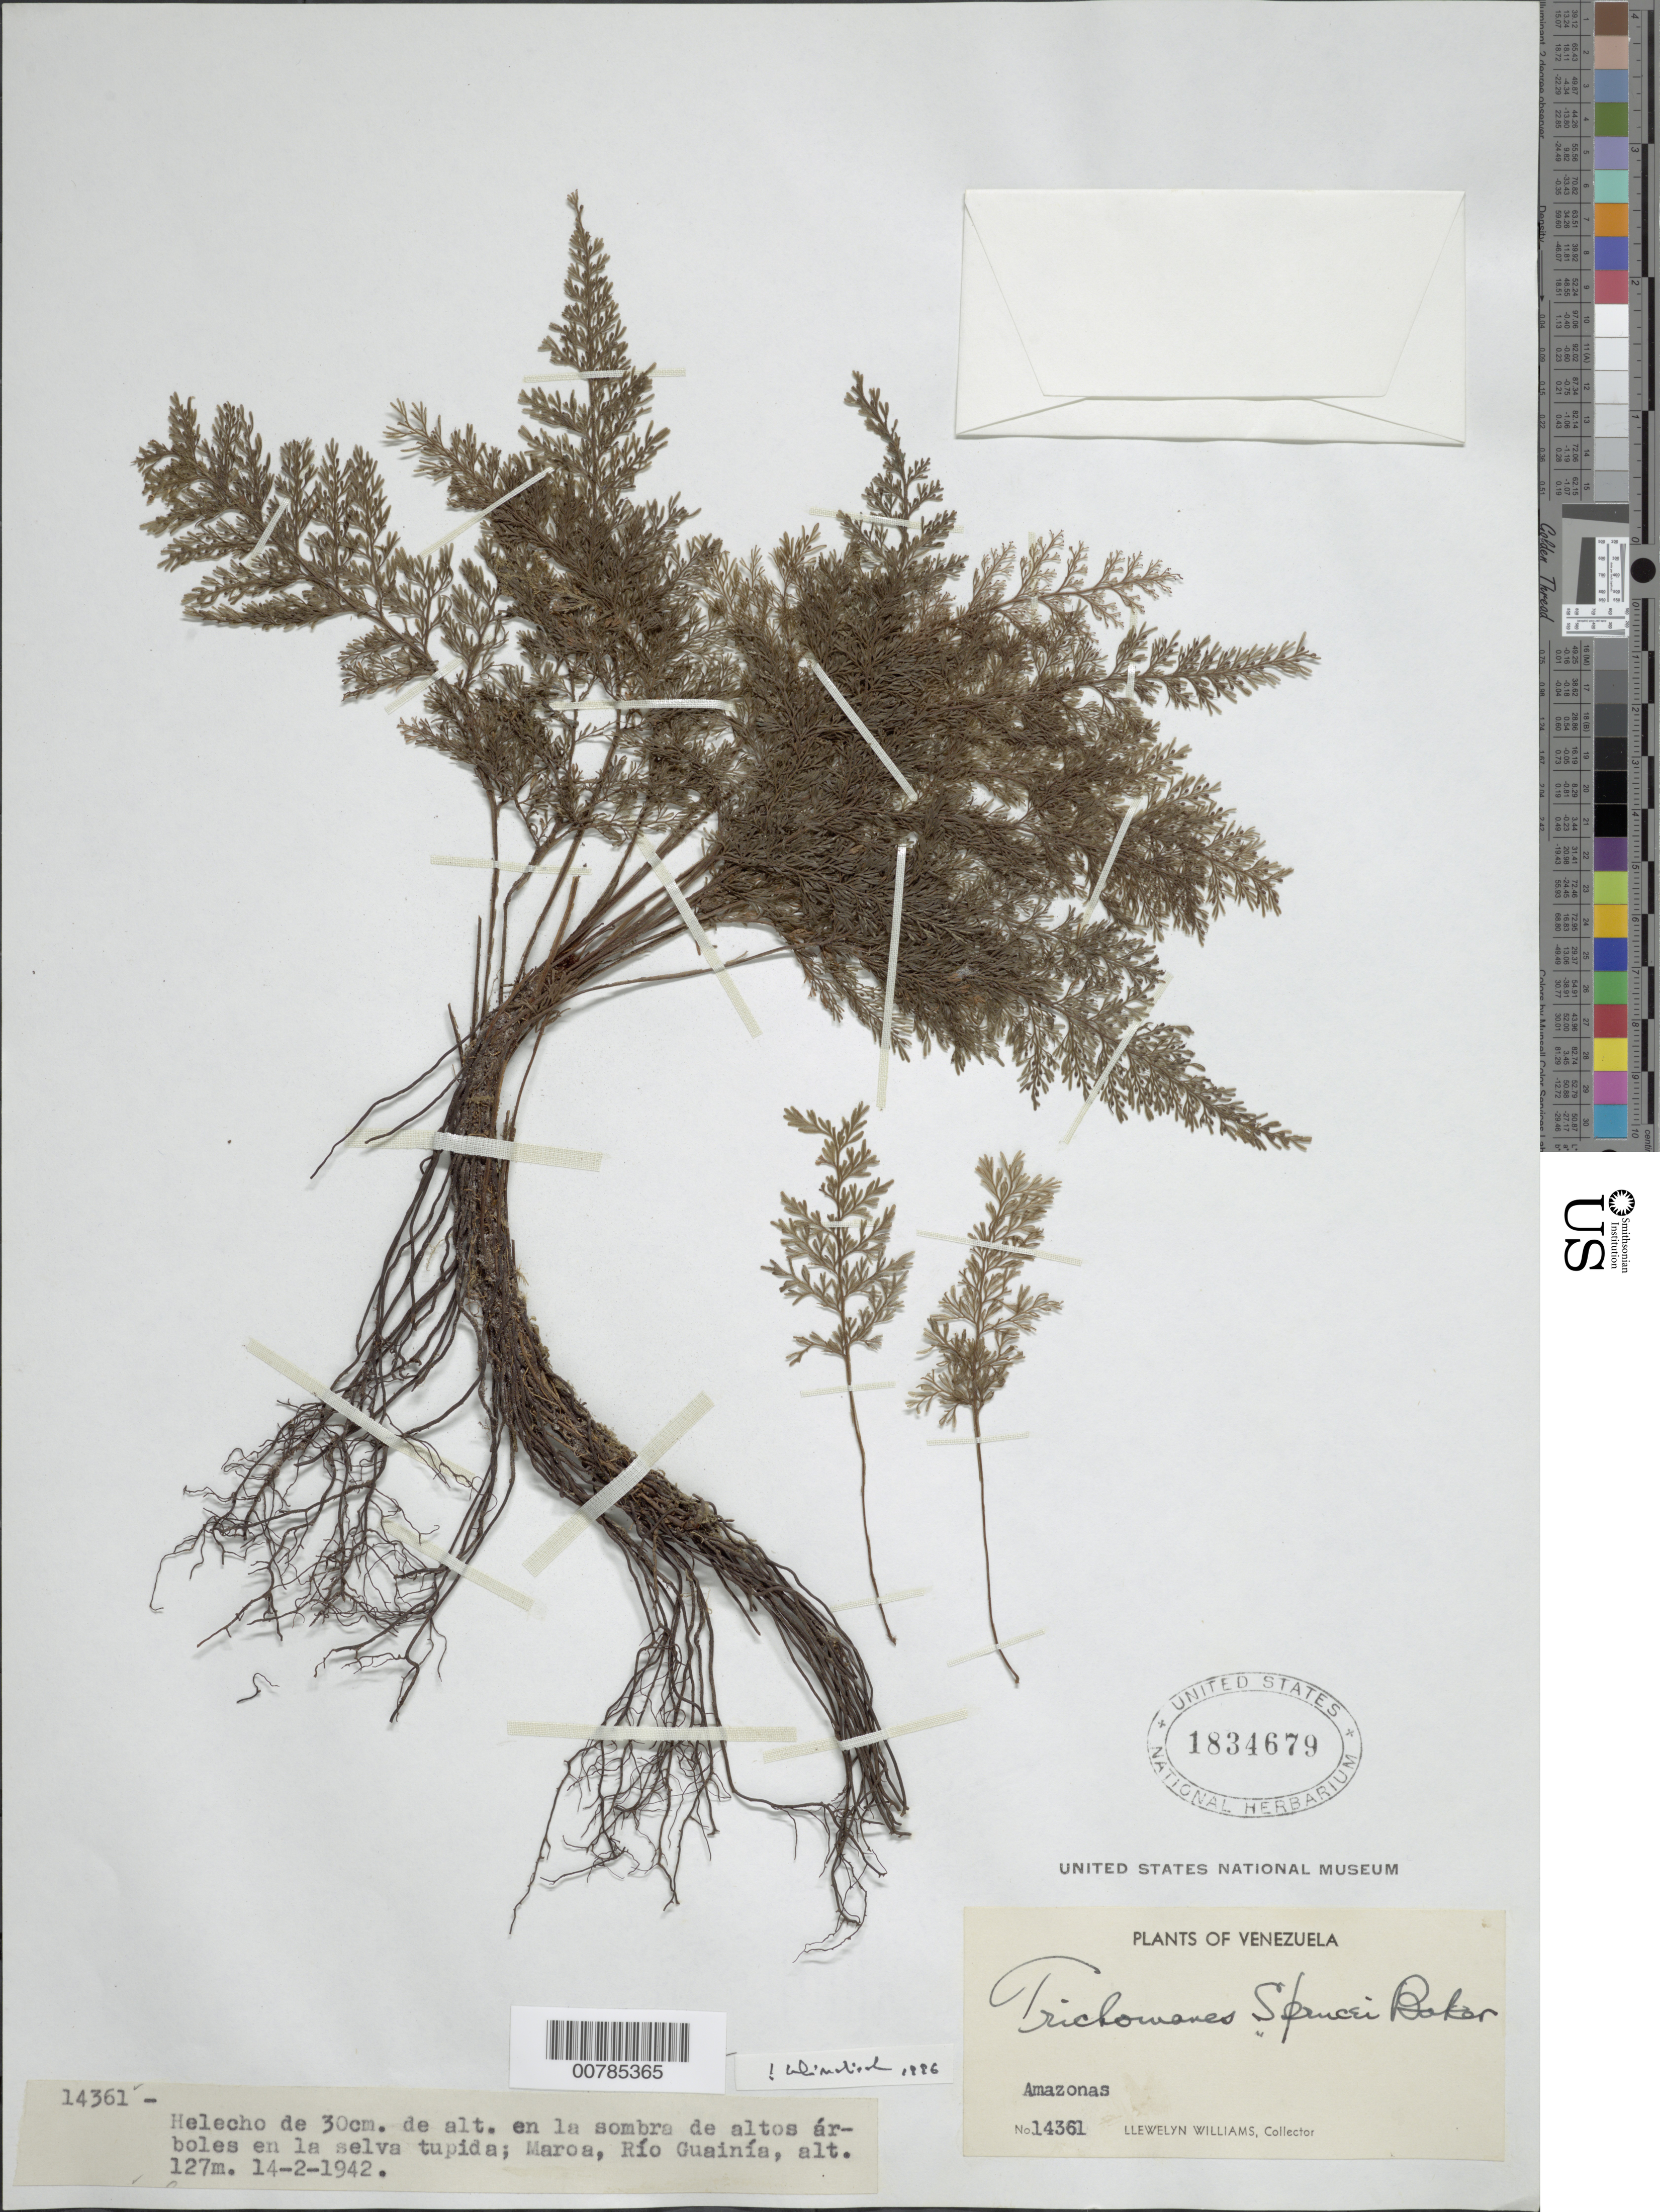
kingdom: Plantae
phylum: Tracheophyta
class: Polypodiopsida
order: Hymenophyllales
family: Hymenophyllaceae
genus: Abrodictyum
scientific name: Abrodictyum sprucei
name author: (Baker) Ebihara & Dubuisson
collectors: Ll. Williams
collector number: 14361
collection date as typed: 14-Feb-42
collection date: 1942-02-14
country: Venezuela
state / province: Amazonas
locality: Maroa, Río Guainía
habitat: Sombre de altos arboles en la selva tupida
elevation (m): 127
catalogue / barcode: US 1834679